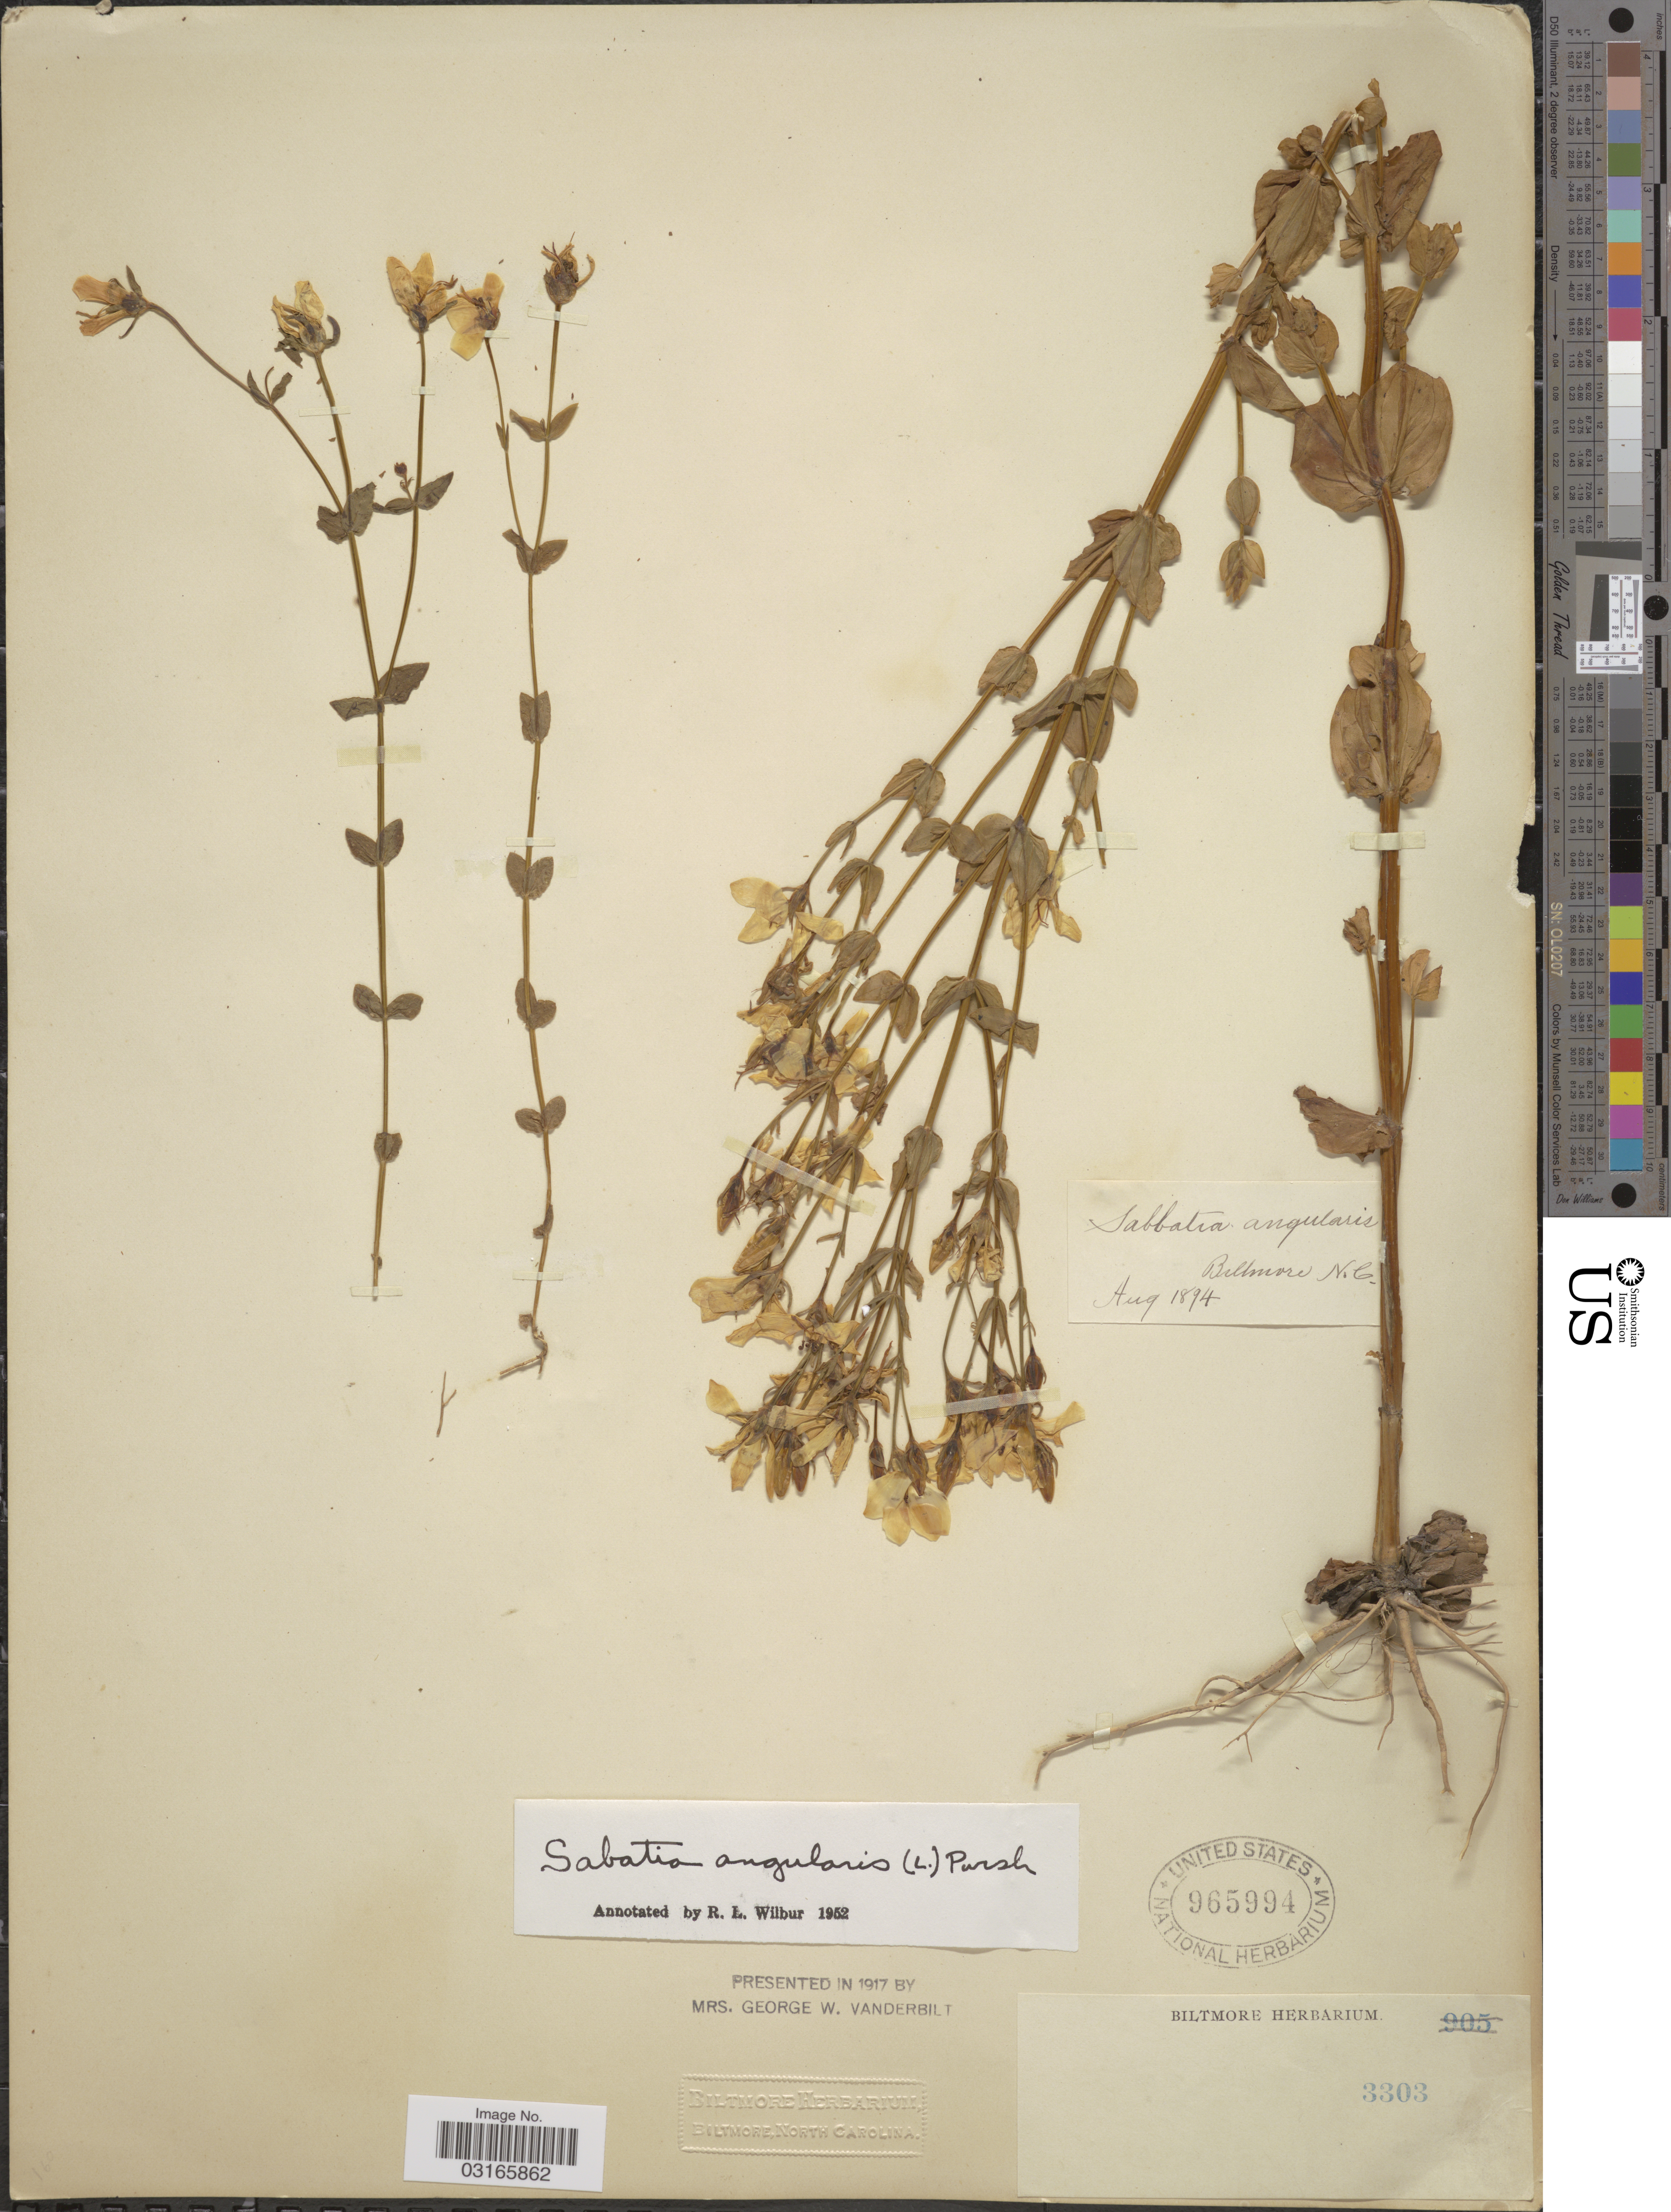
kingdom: Plantae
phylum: Tracheophyta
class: Magnoliopsida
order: Gentianales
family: Gentianaceae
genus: Sabatia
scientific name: Sabatia angularis (L.) Pursh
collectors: ex herb. Biltmore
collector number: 3303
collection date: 1894-08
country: United States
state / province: North Carolina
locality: Biltmore.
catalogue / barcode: US 965994